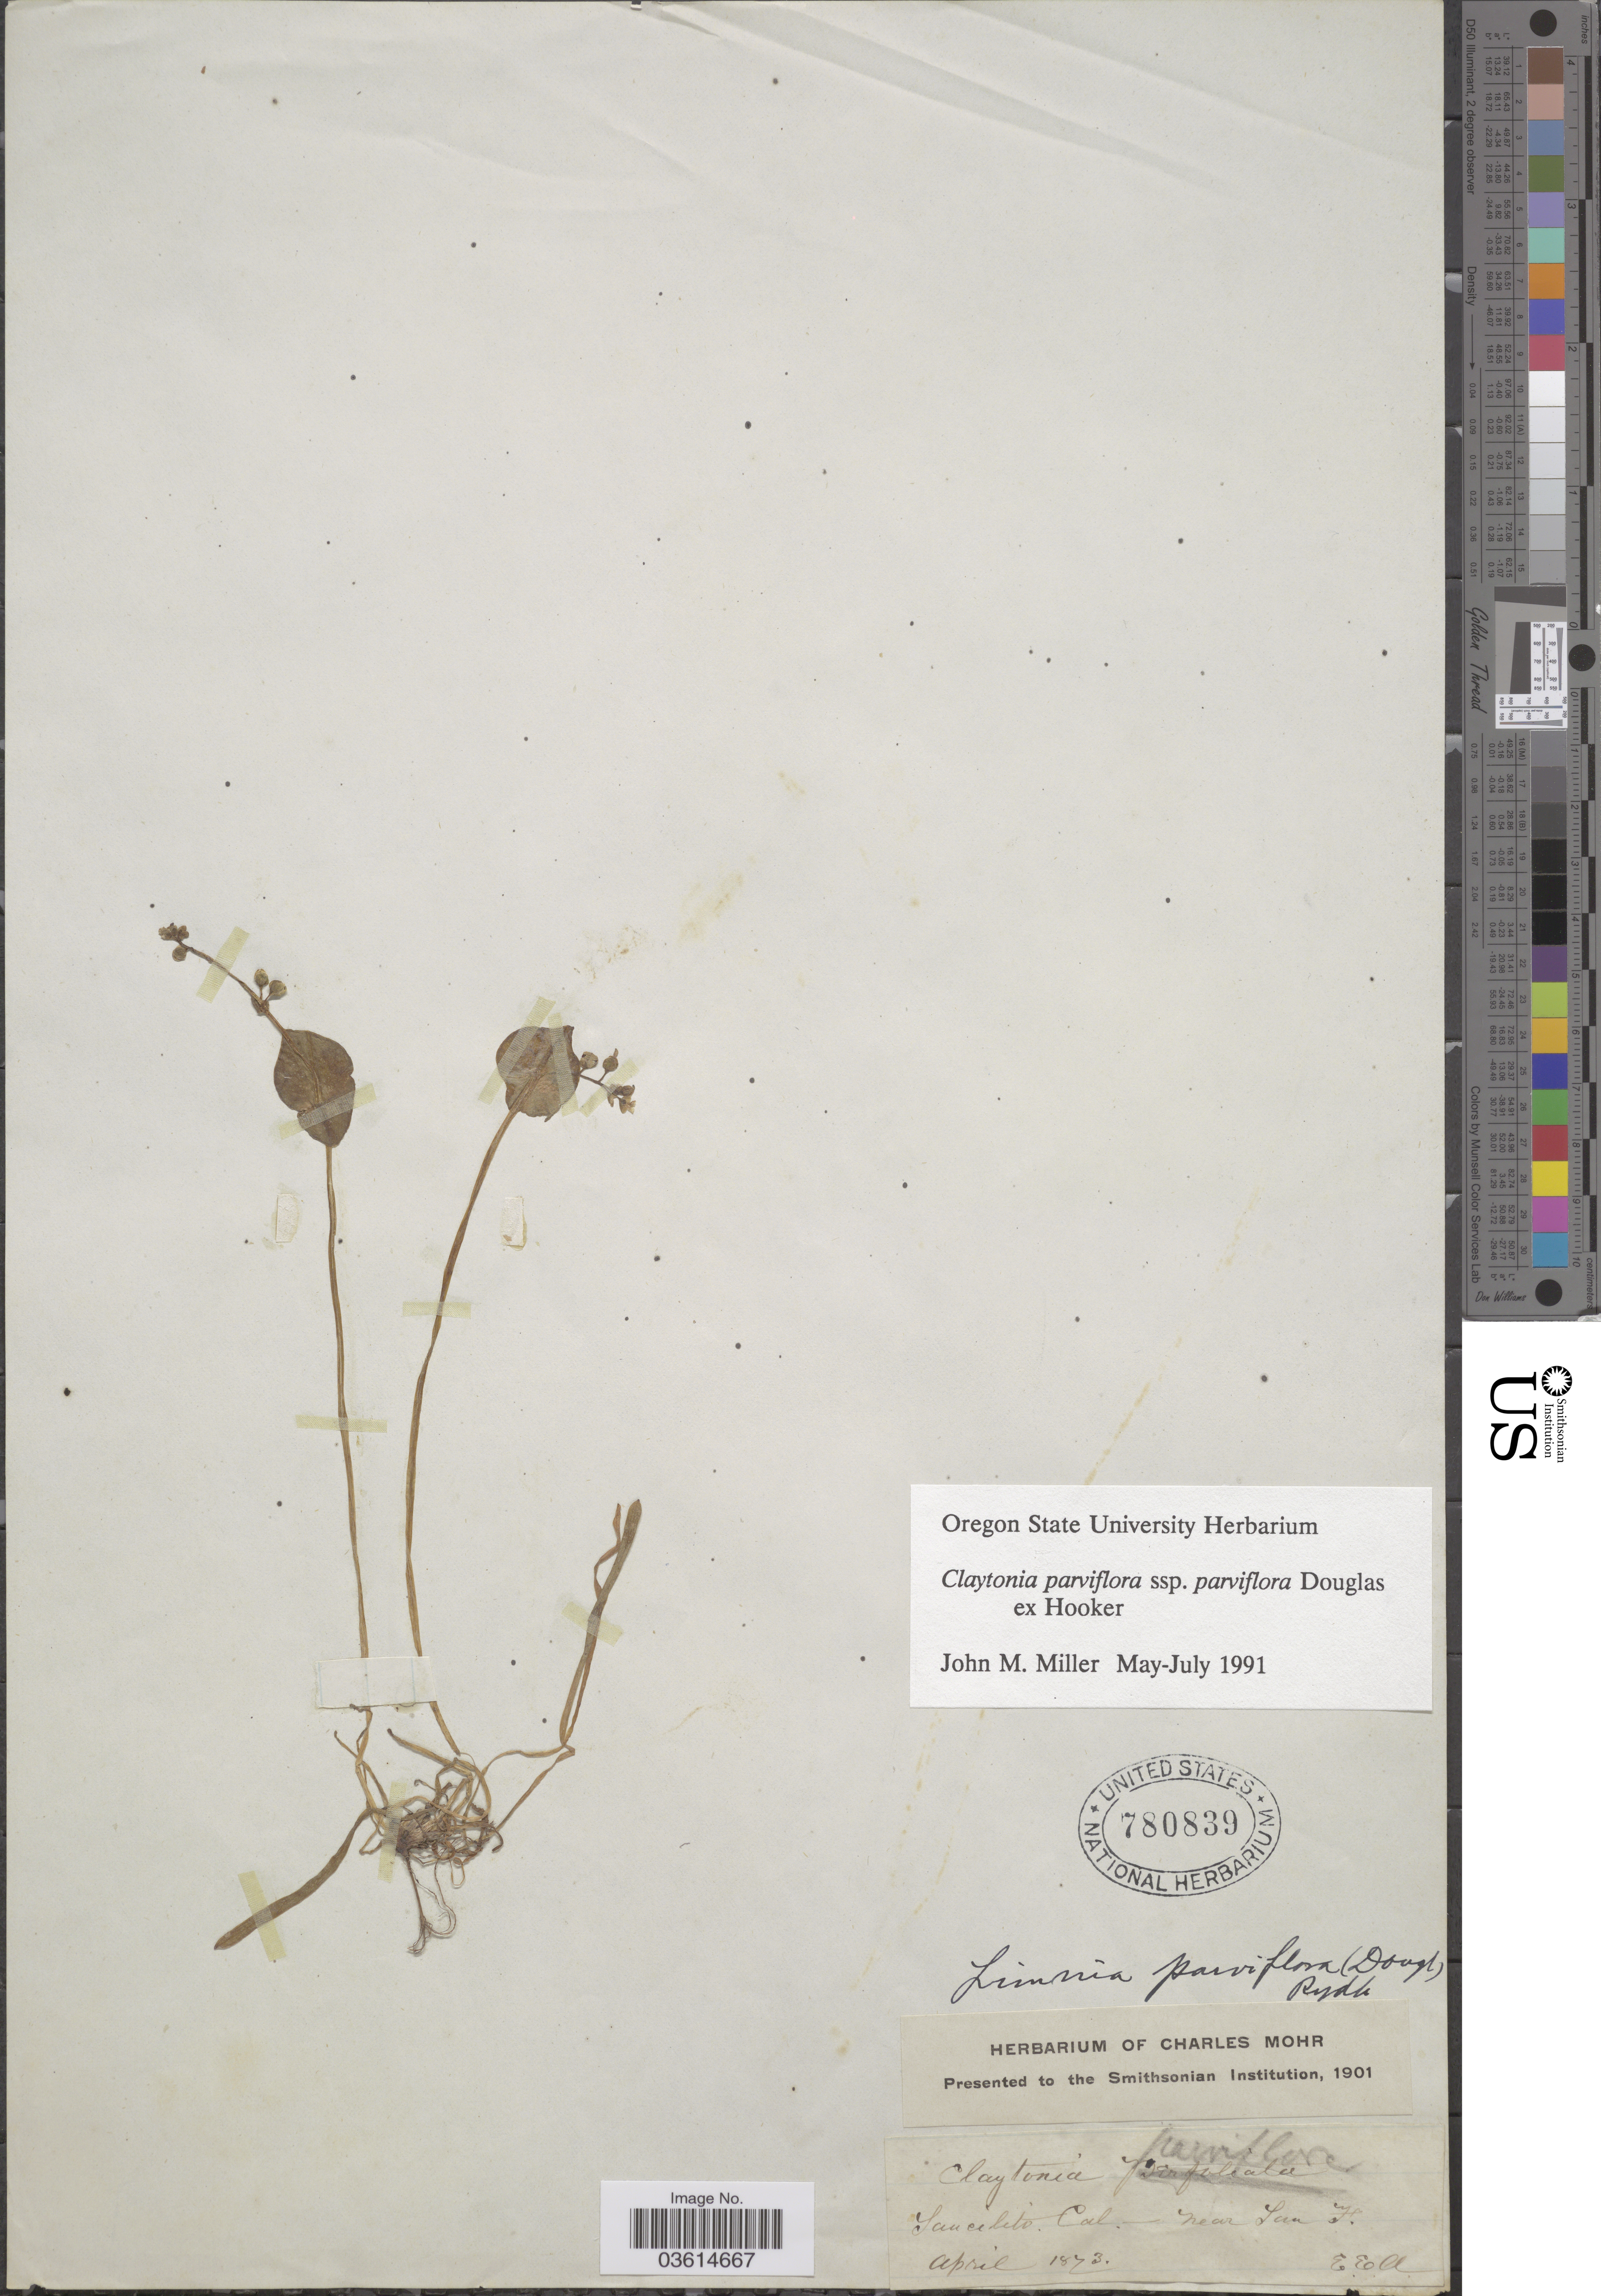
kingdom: Plantae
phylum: Tracheophyta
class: Magnoliopsida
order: Caryophyllales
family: Montiaceae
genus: Claytonia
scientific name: Claytonia parviflora subsp. parviflora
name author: Douglas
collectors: E. E. A.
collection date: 1873-04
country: United States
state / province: California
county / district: Marin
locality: Saucilito. Near San F.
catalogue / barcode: US 780839